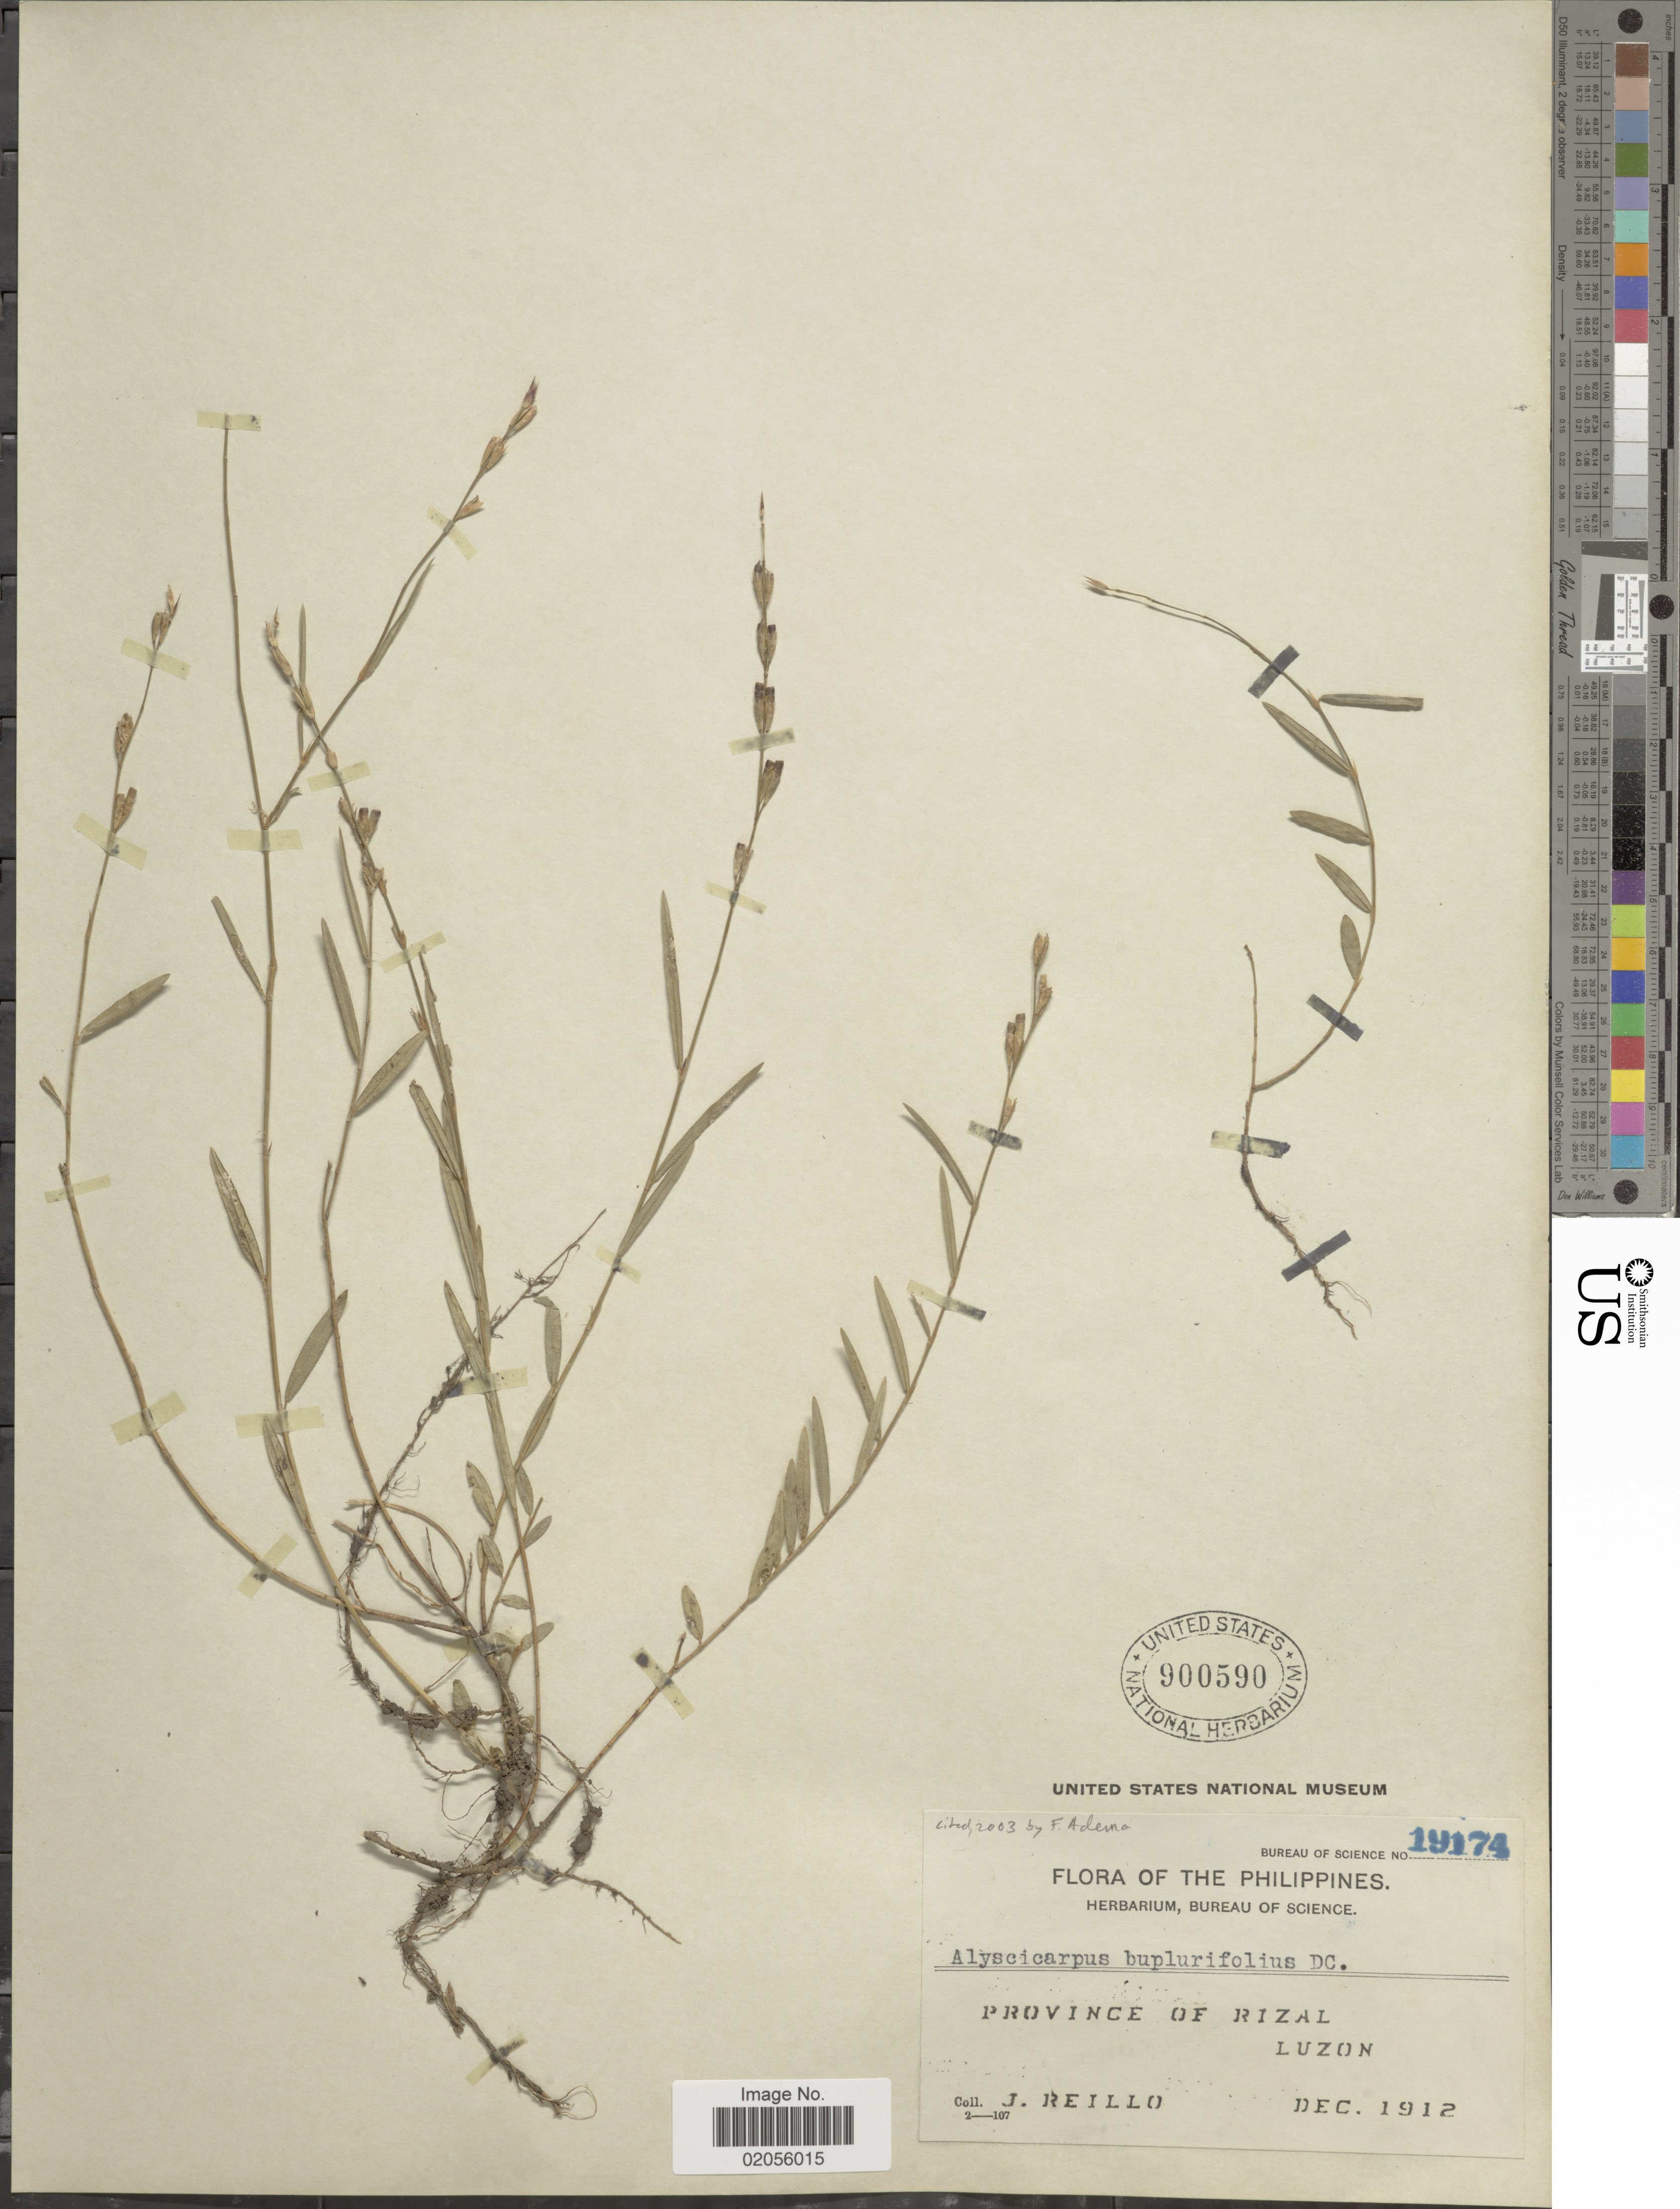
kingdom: Plantae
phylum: Tracheophyta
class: Magnoliopsida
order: Fabales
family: Fabaceae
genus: Alysicarpus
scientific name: Alysicarpus bupleurifolius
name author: (L.) DC.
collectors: J. Reillo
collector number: Bureao of Science 19174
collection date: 1912-12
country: Philippines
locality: Province of Rizal. Luzon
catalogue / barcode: US 900590